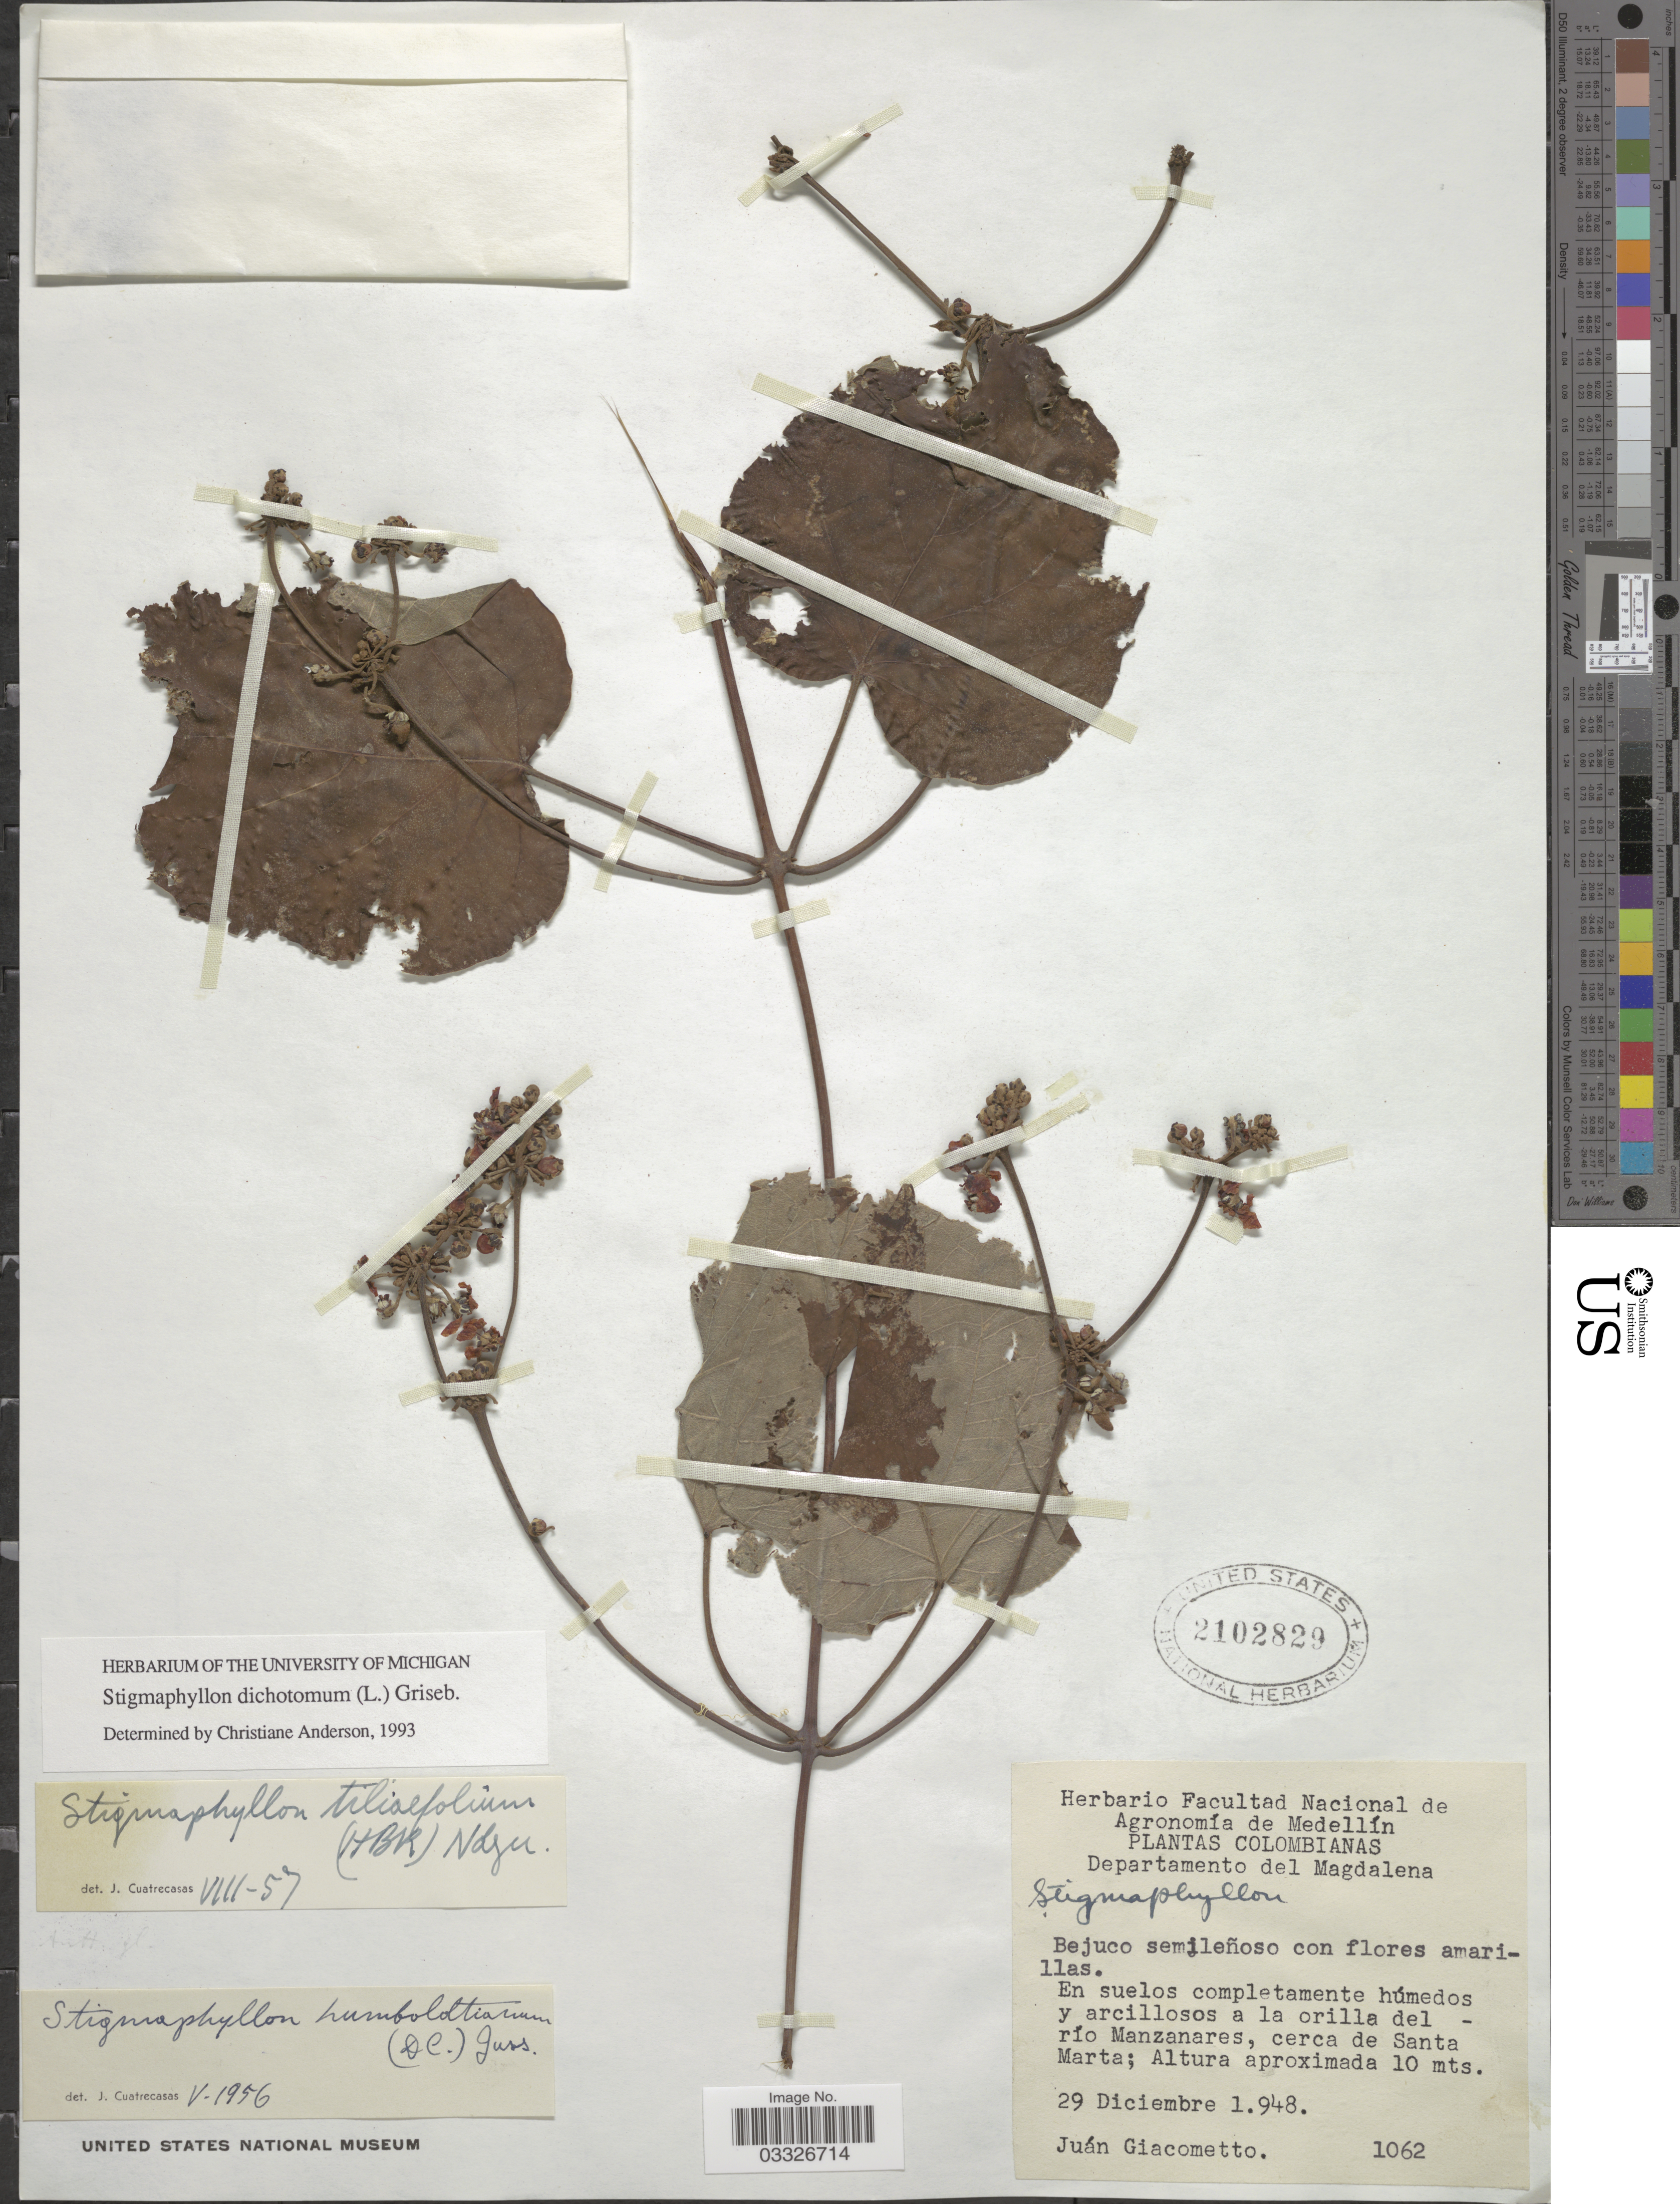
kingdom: Plantae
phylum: Tracheophyta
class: Magnoliopsida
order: Malpighiales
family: Malpighiaceae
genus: Stigmaphyllon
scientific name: Stigmaphyllon dichotomum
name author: Griseb.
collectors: J. Giacometto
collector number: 1062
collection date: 1948-12-29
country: Colombia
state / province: Magdalena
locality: Departamento del Magdalena. En suelos completamento húmedos y arcillosos a la orilla del - río Manzanares, cerca de Santa Marta.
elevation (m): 10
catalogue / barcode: US 2102829